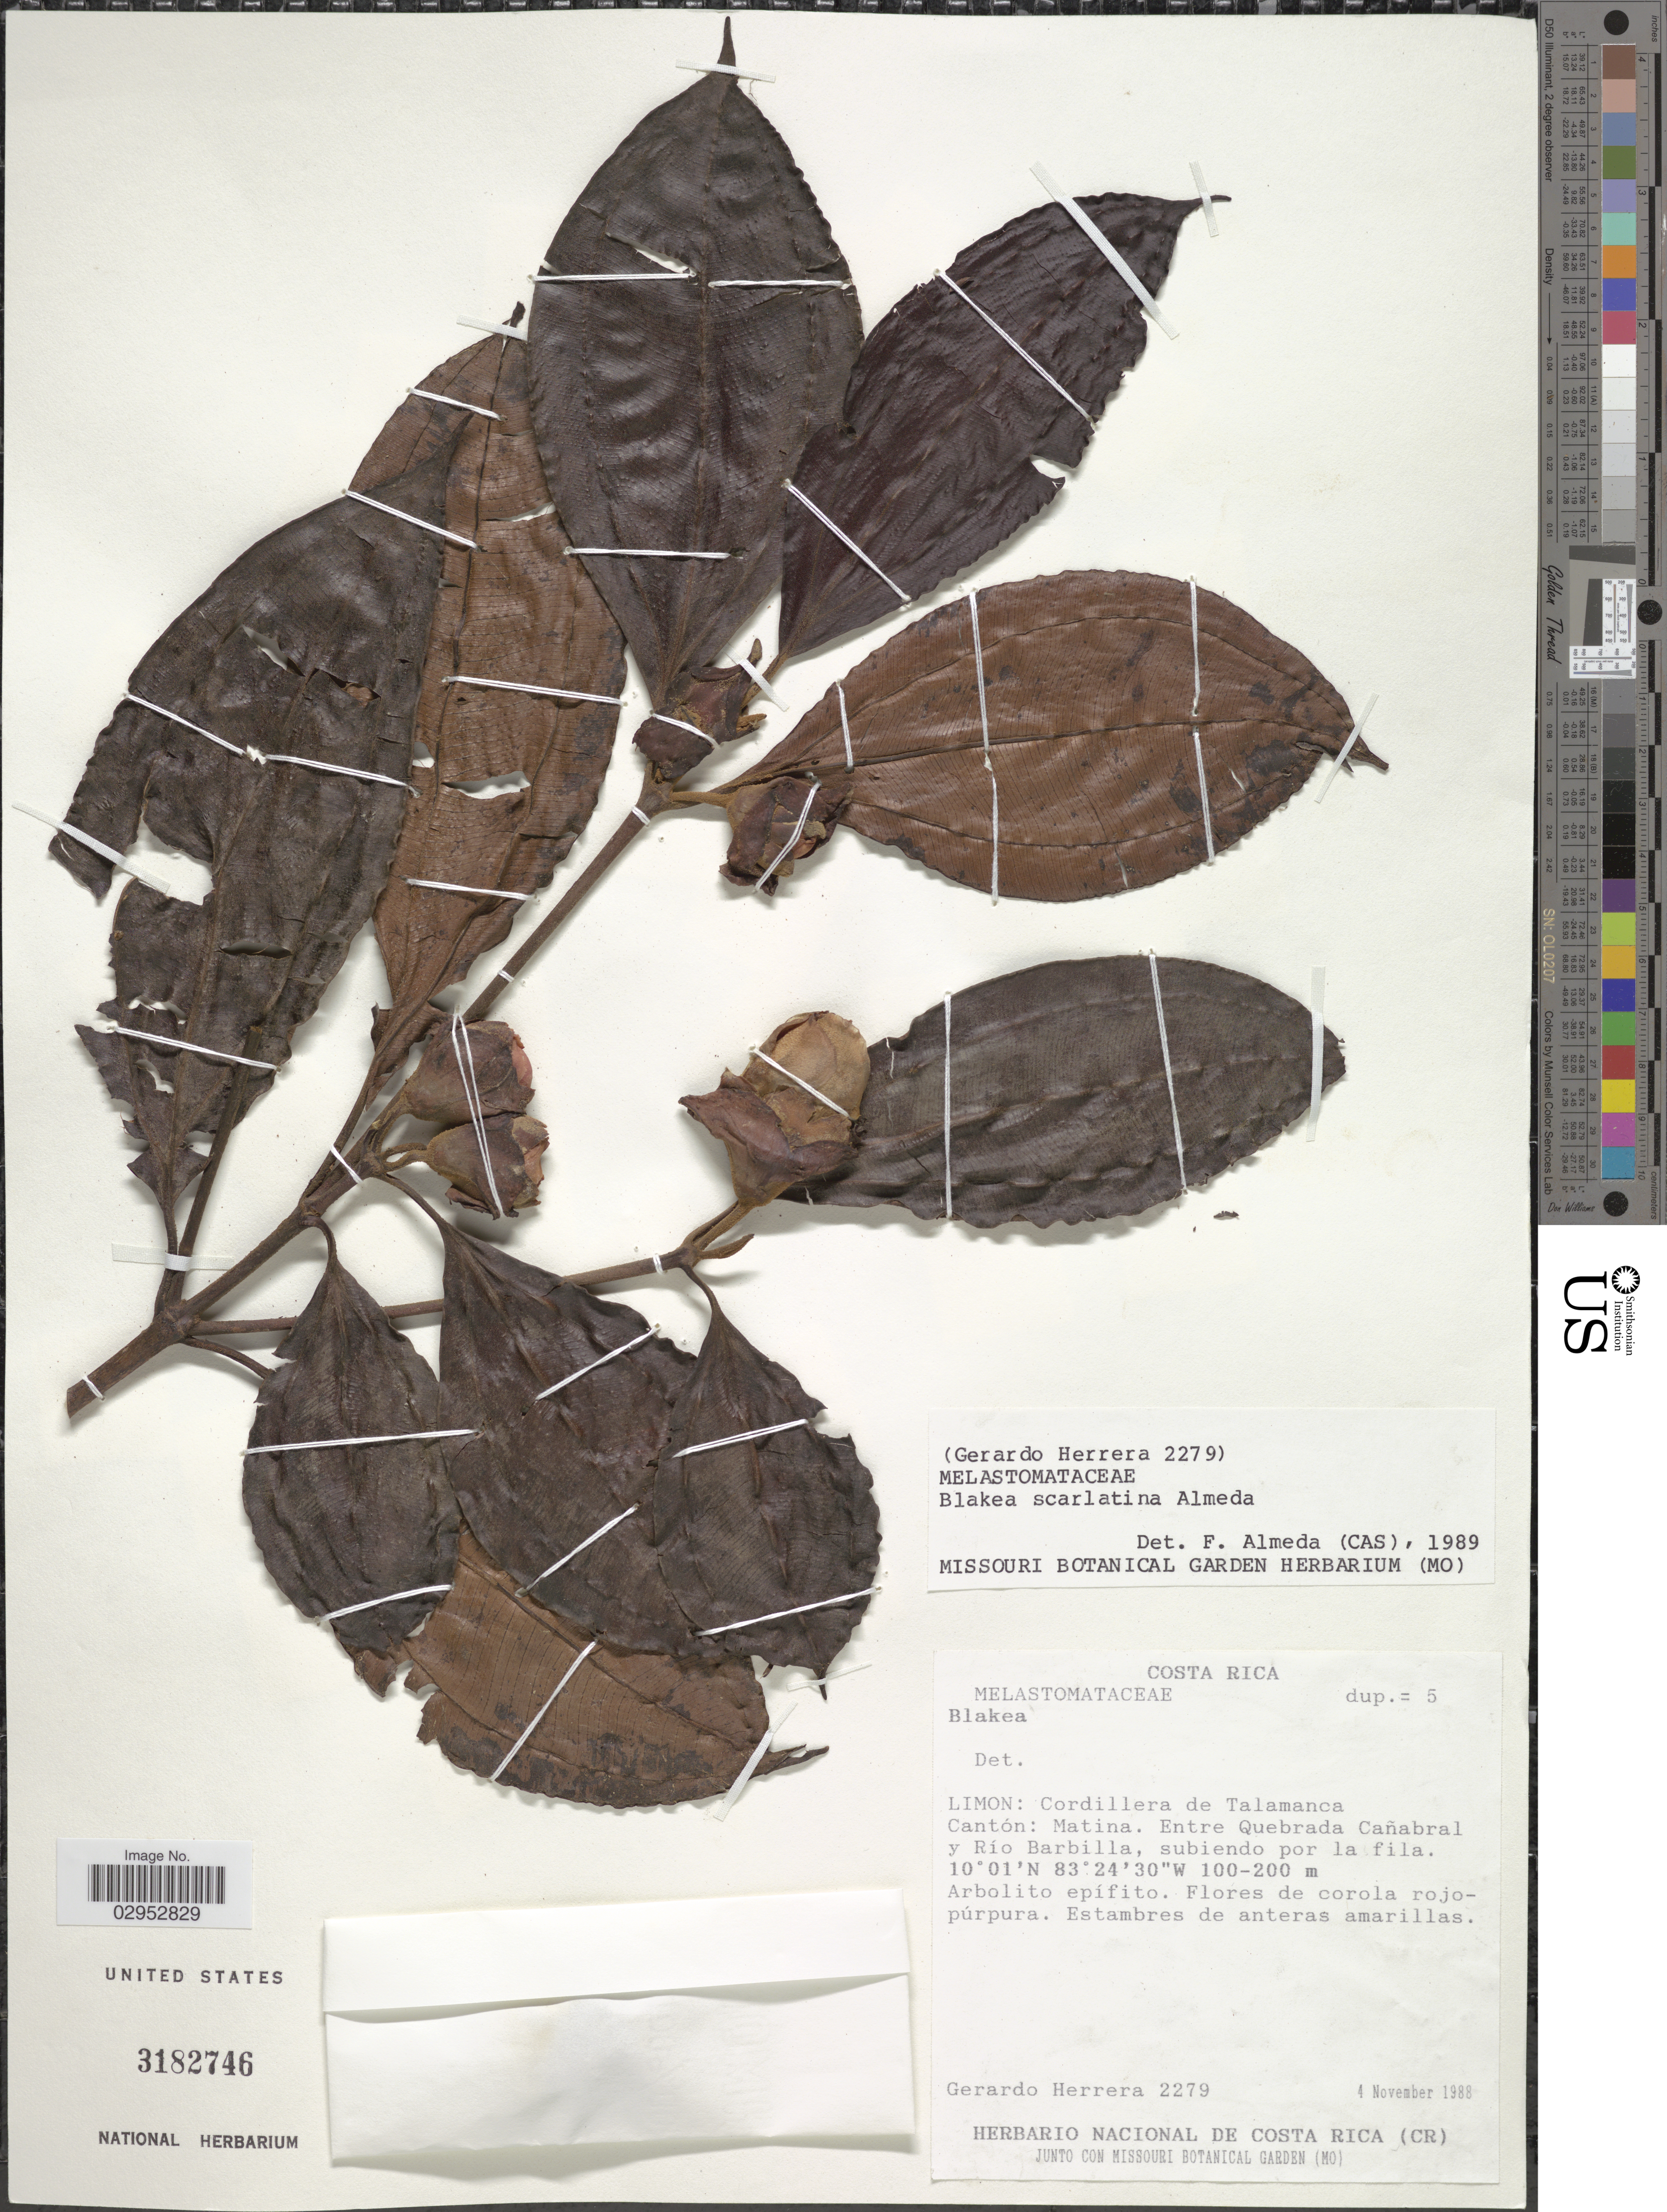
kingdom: Plantae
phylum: Tracheophyta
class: Magnoliopsida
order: Myrtales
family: Melastomataceae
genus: Blakea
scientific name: Blakea scarlatina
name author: Almeda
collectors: G. Herrera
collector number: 2279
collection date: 1988-11-04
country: Costa Rica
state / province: Limón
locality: Limon: Cordillera de Talamanca. Cantón: Matina. Entre Quebrada Cañabral y Río Barbilla, subiendo por la fila.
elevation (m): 100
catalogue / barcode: US 3182746